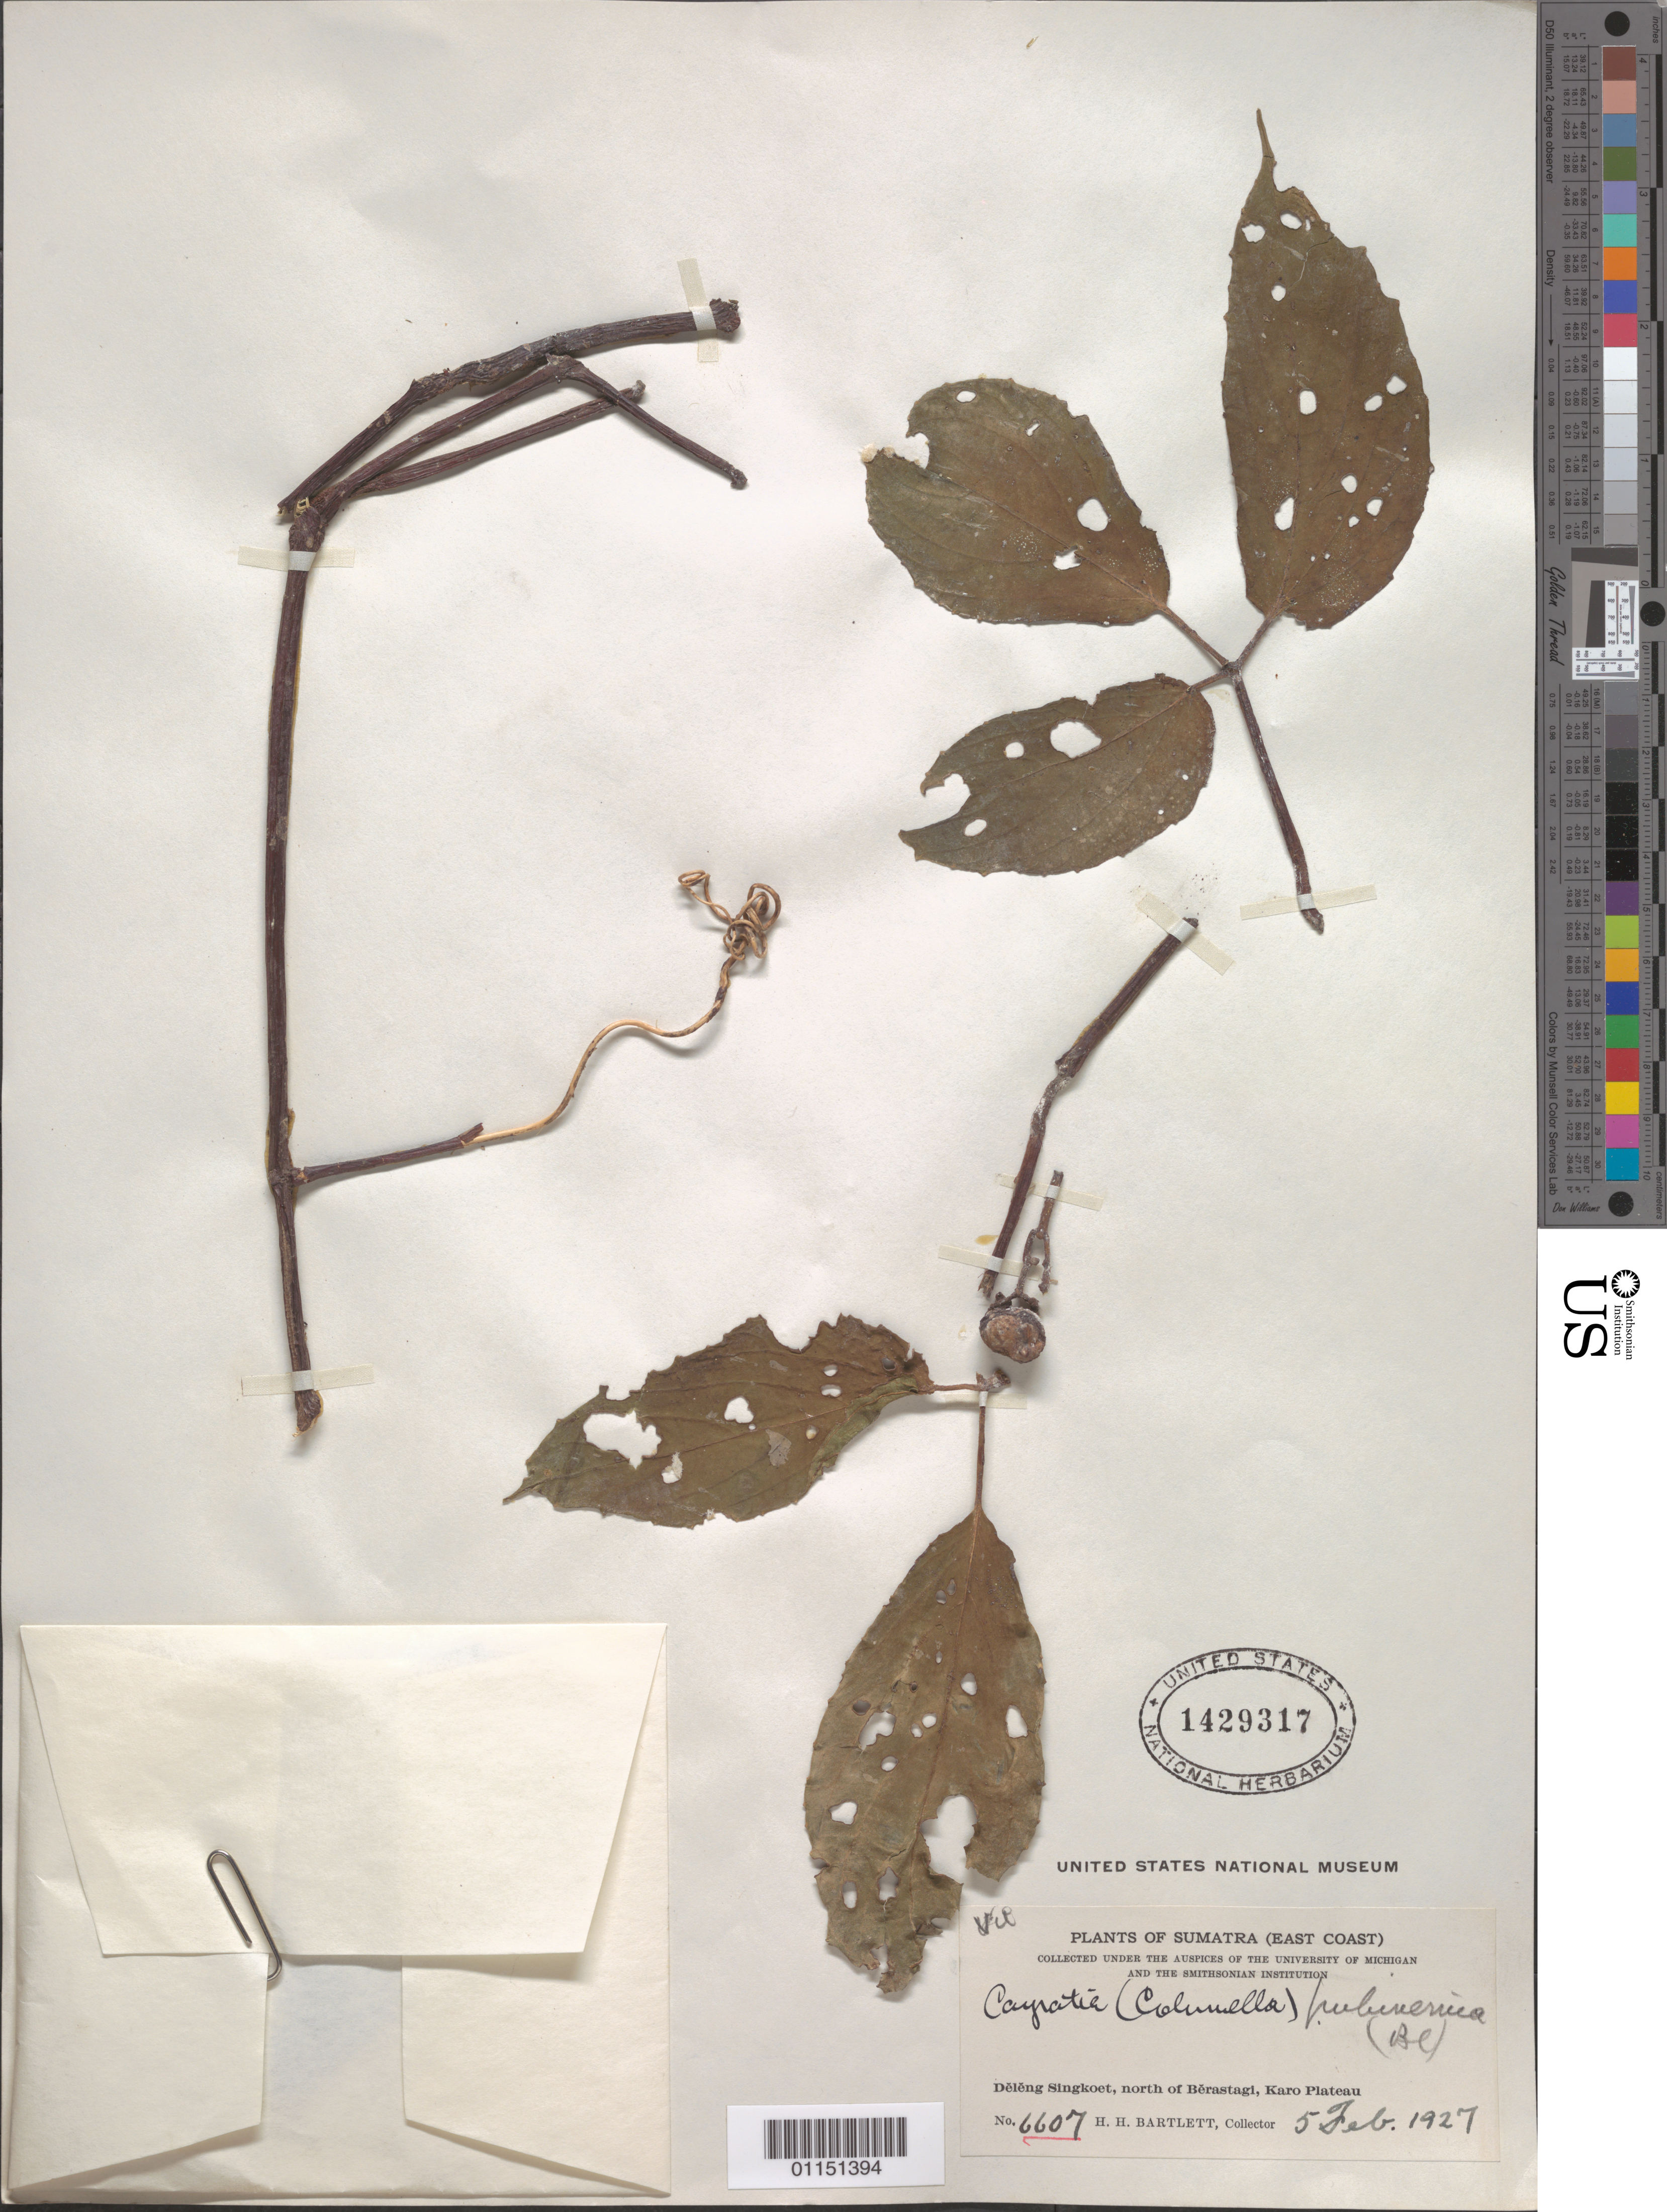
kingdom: Plantae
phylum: Tracheophyta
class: Magnoliopsida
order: Vitales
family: Vitaceae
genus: Vitis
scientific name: Vitis sp.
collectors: H. H. Bartlett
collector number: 6607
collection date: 1927-02-05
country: Indonesia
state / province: Sumatra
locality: Deleng Singkoet, N of Berastagi, Karo Plateau.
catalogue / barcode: US 1429317